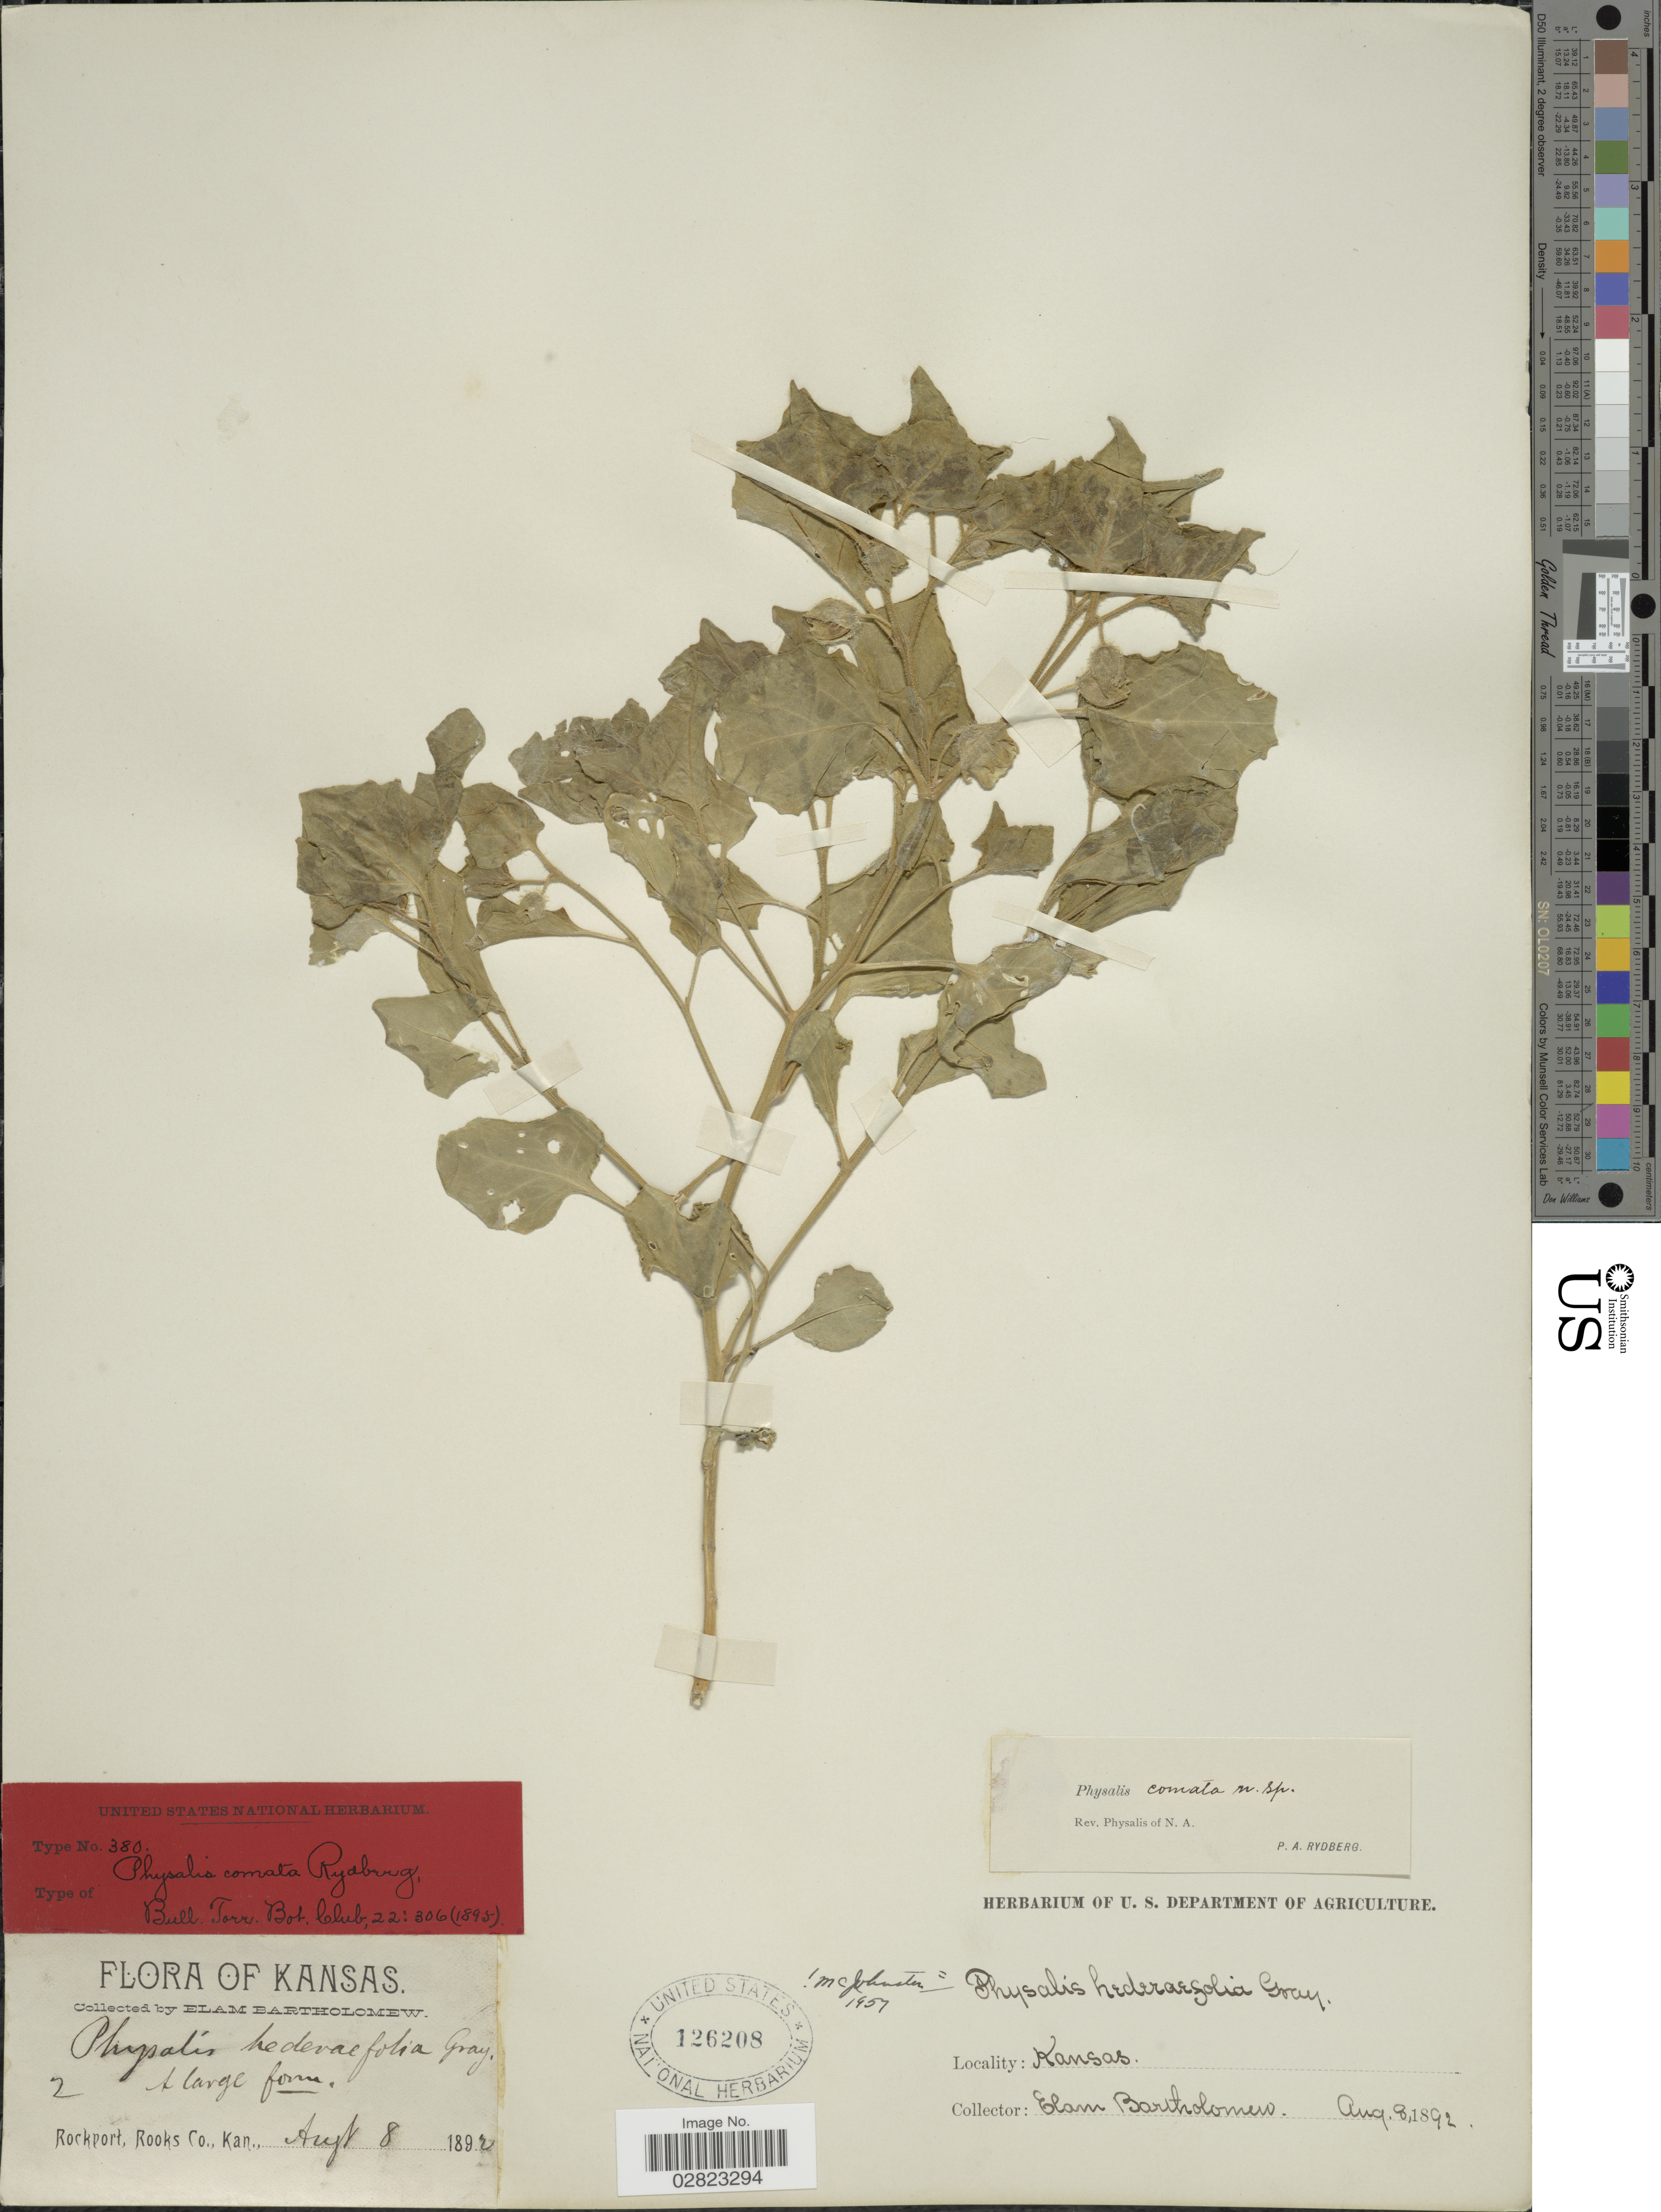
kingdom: Plantae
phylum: Tracheophyta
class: Magnoliopsida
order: Solanales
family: Solanaceae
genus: Physalis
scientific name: Physalis hederifolia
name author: A. Gray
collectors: E. Bartholomew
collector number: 2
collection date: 1892-08-08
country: United States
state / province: Kansas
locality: Rockport, Rooks Co.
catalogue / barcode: US 126208